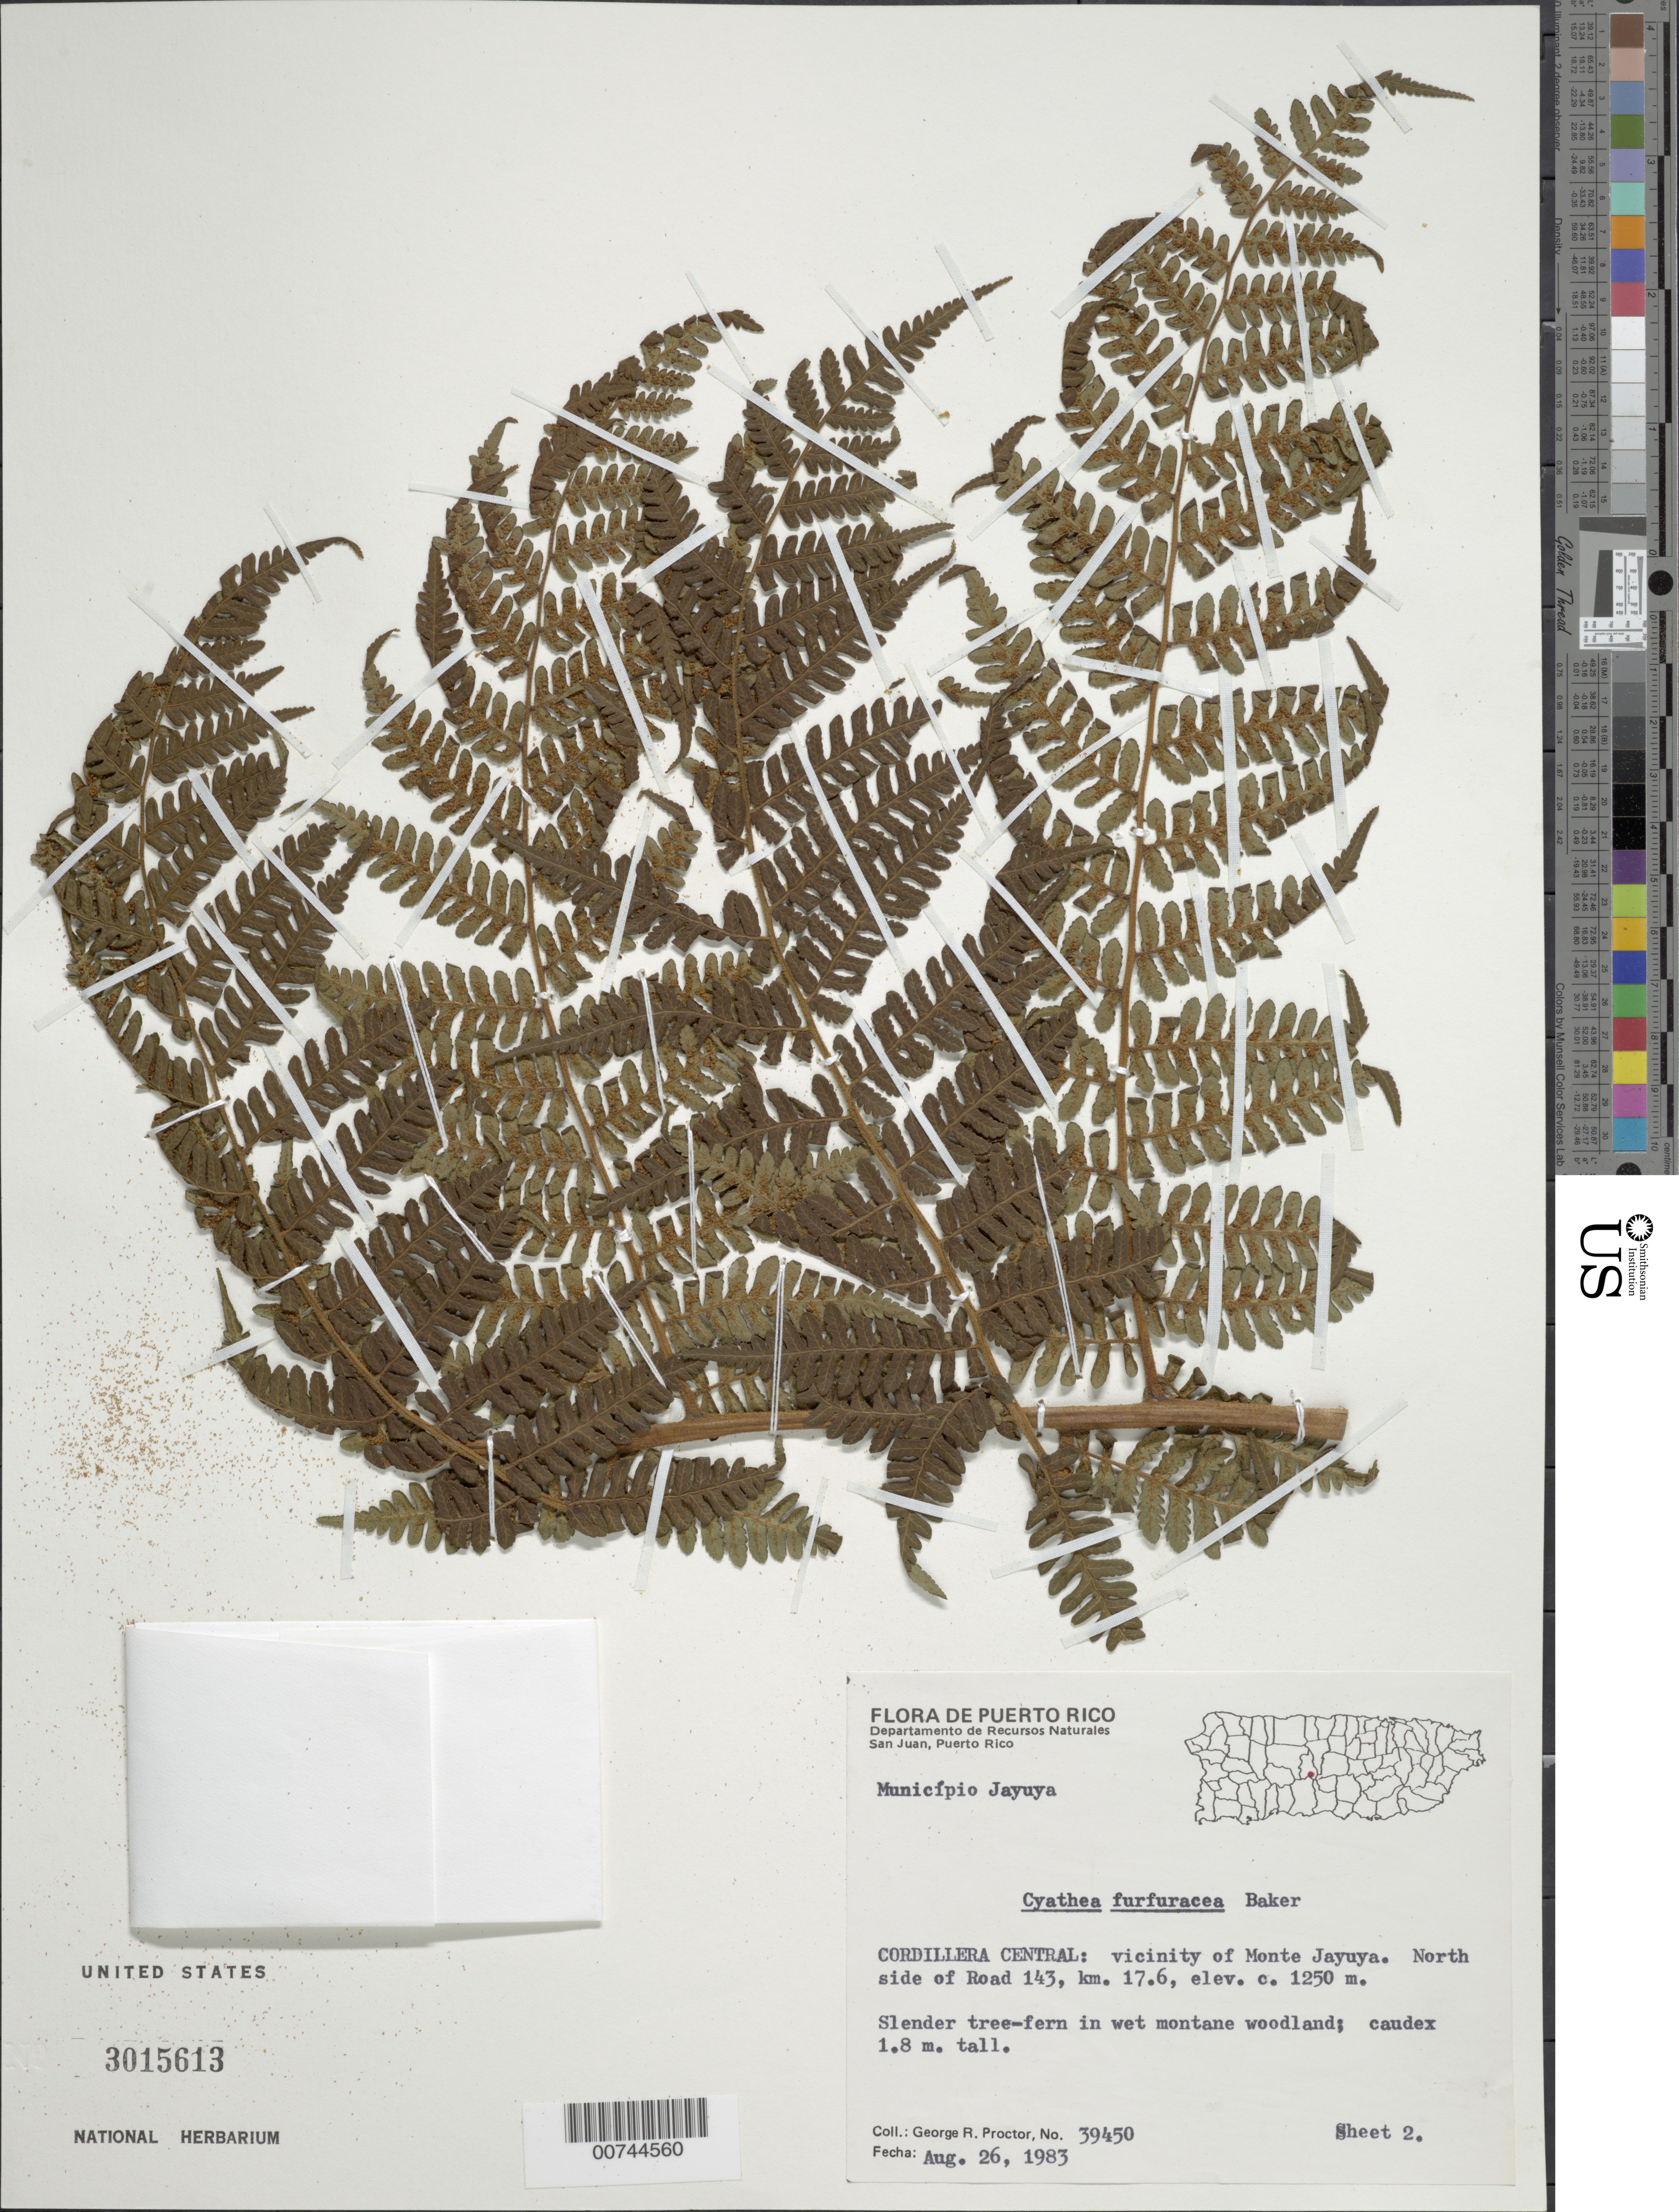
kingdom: Plantae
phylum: Tracheophyta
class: Polypodiopsida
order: Cyatheales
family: Cyatheaceae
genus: Cyathea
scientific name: Cyathea furfuracea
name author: Christ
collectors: G. R. Proctor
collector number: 39450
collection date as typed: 26 Aug 1983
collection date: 1983-08-26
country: Puerto Rico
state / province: Jayuya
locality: Cordillera Central: vicinity of Monte Jayuya. North side of Road 143, km 17.6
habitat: Slender tree-fern in wet montane woodland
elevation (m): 1250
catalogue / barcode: US 3015613